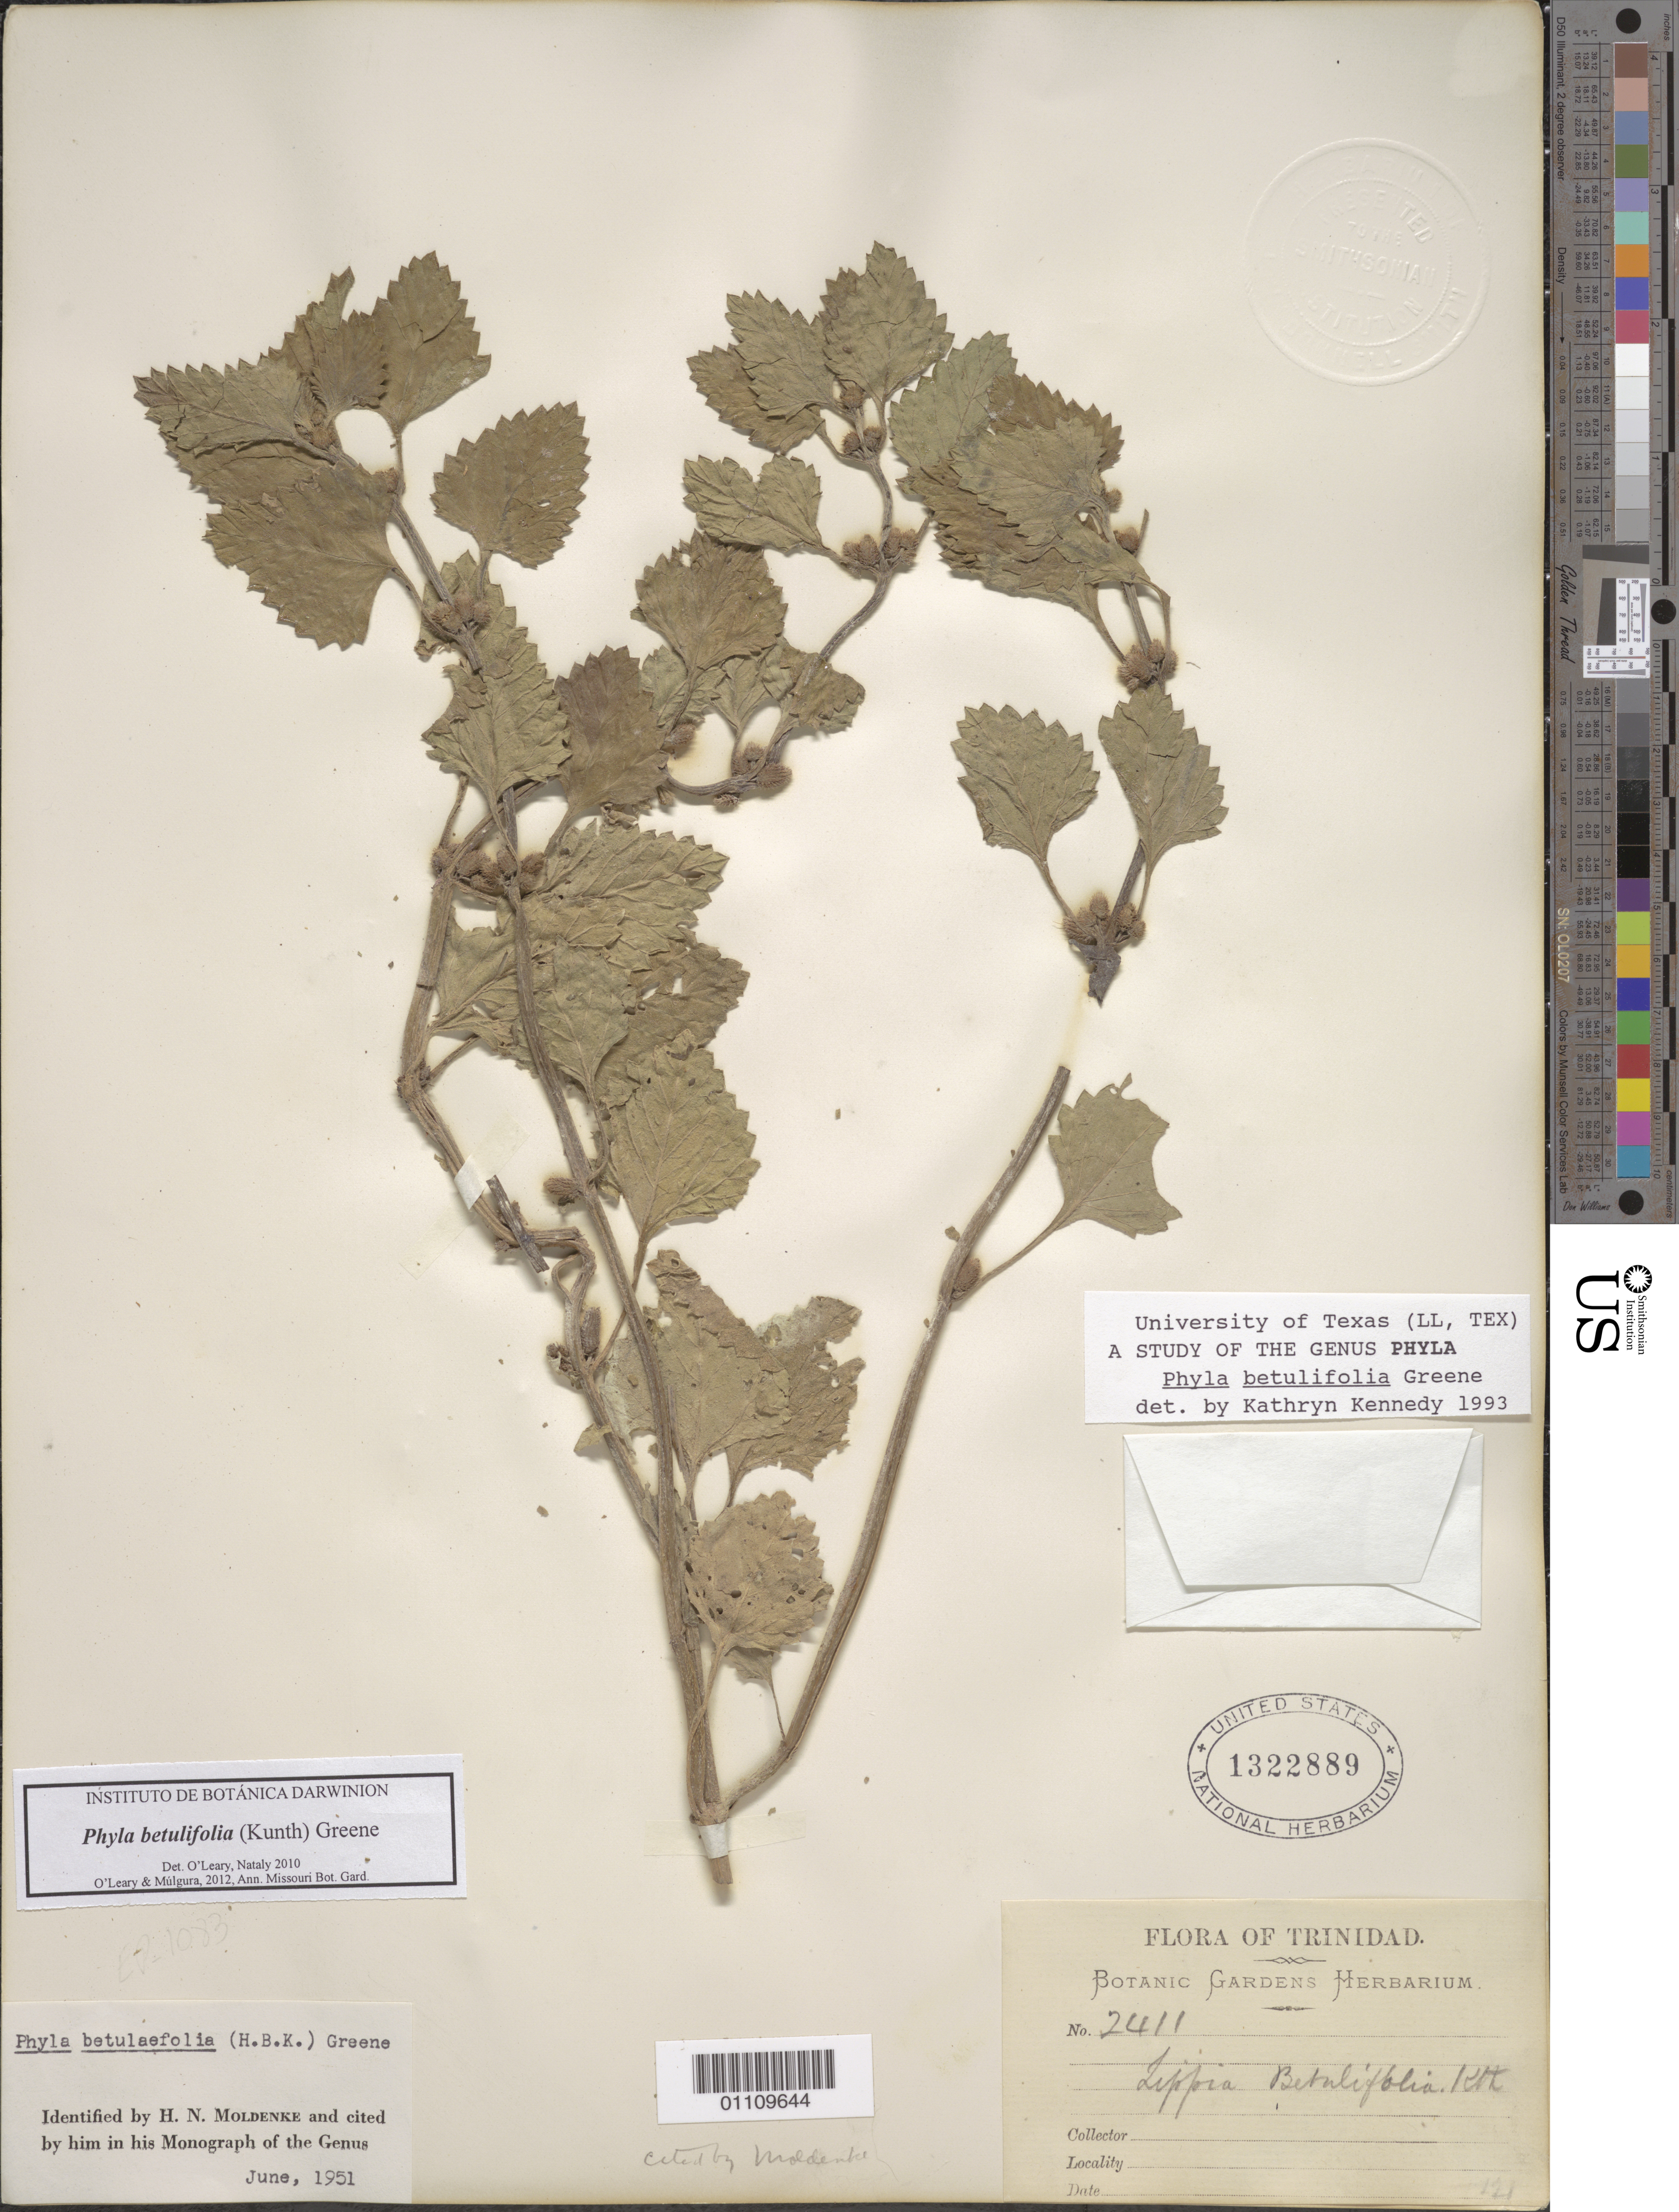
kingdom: Plantae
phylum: Tracheophyta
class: Magnoliopsida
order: Lamiales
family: Verbenaceae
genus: Phyla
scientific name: Phyla betulifolia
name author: (Kunth) Greene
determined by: O'Leary, N.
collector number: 2411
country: Trinidad and Tobago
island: Trinidad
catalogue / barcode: US 1322889